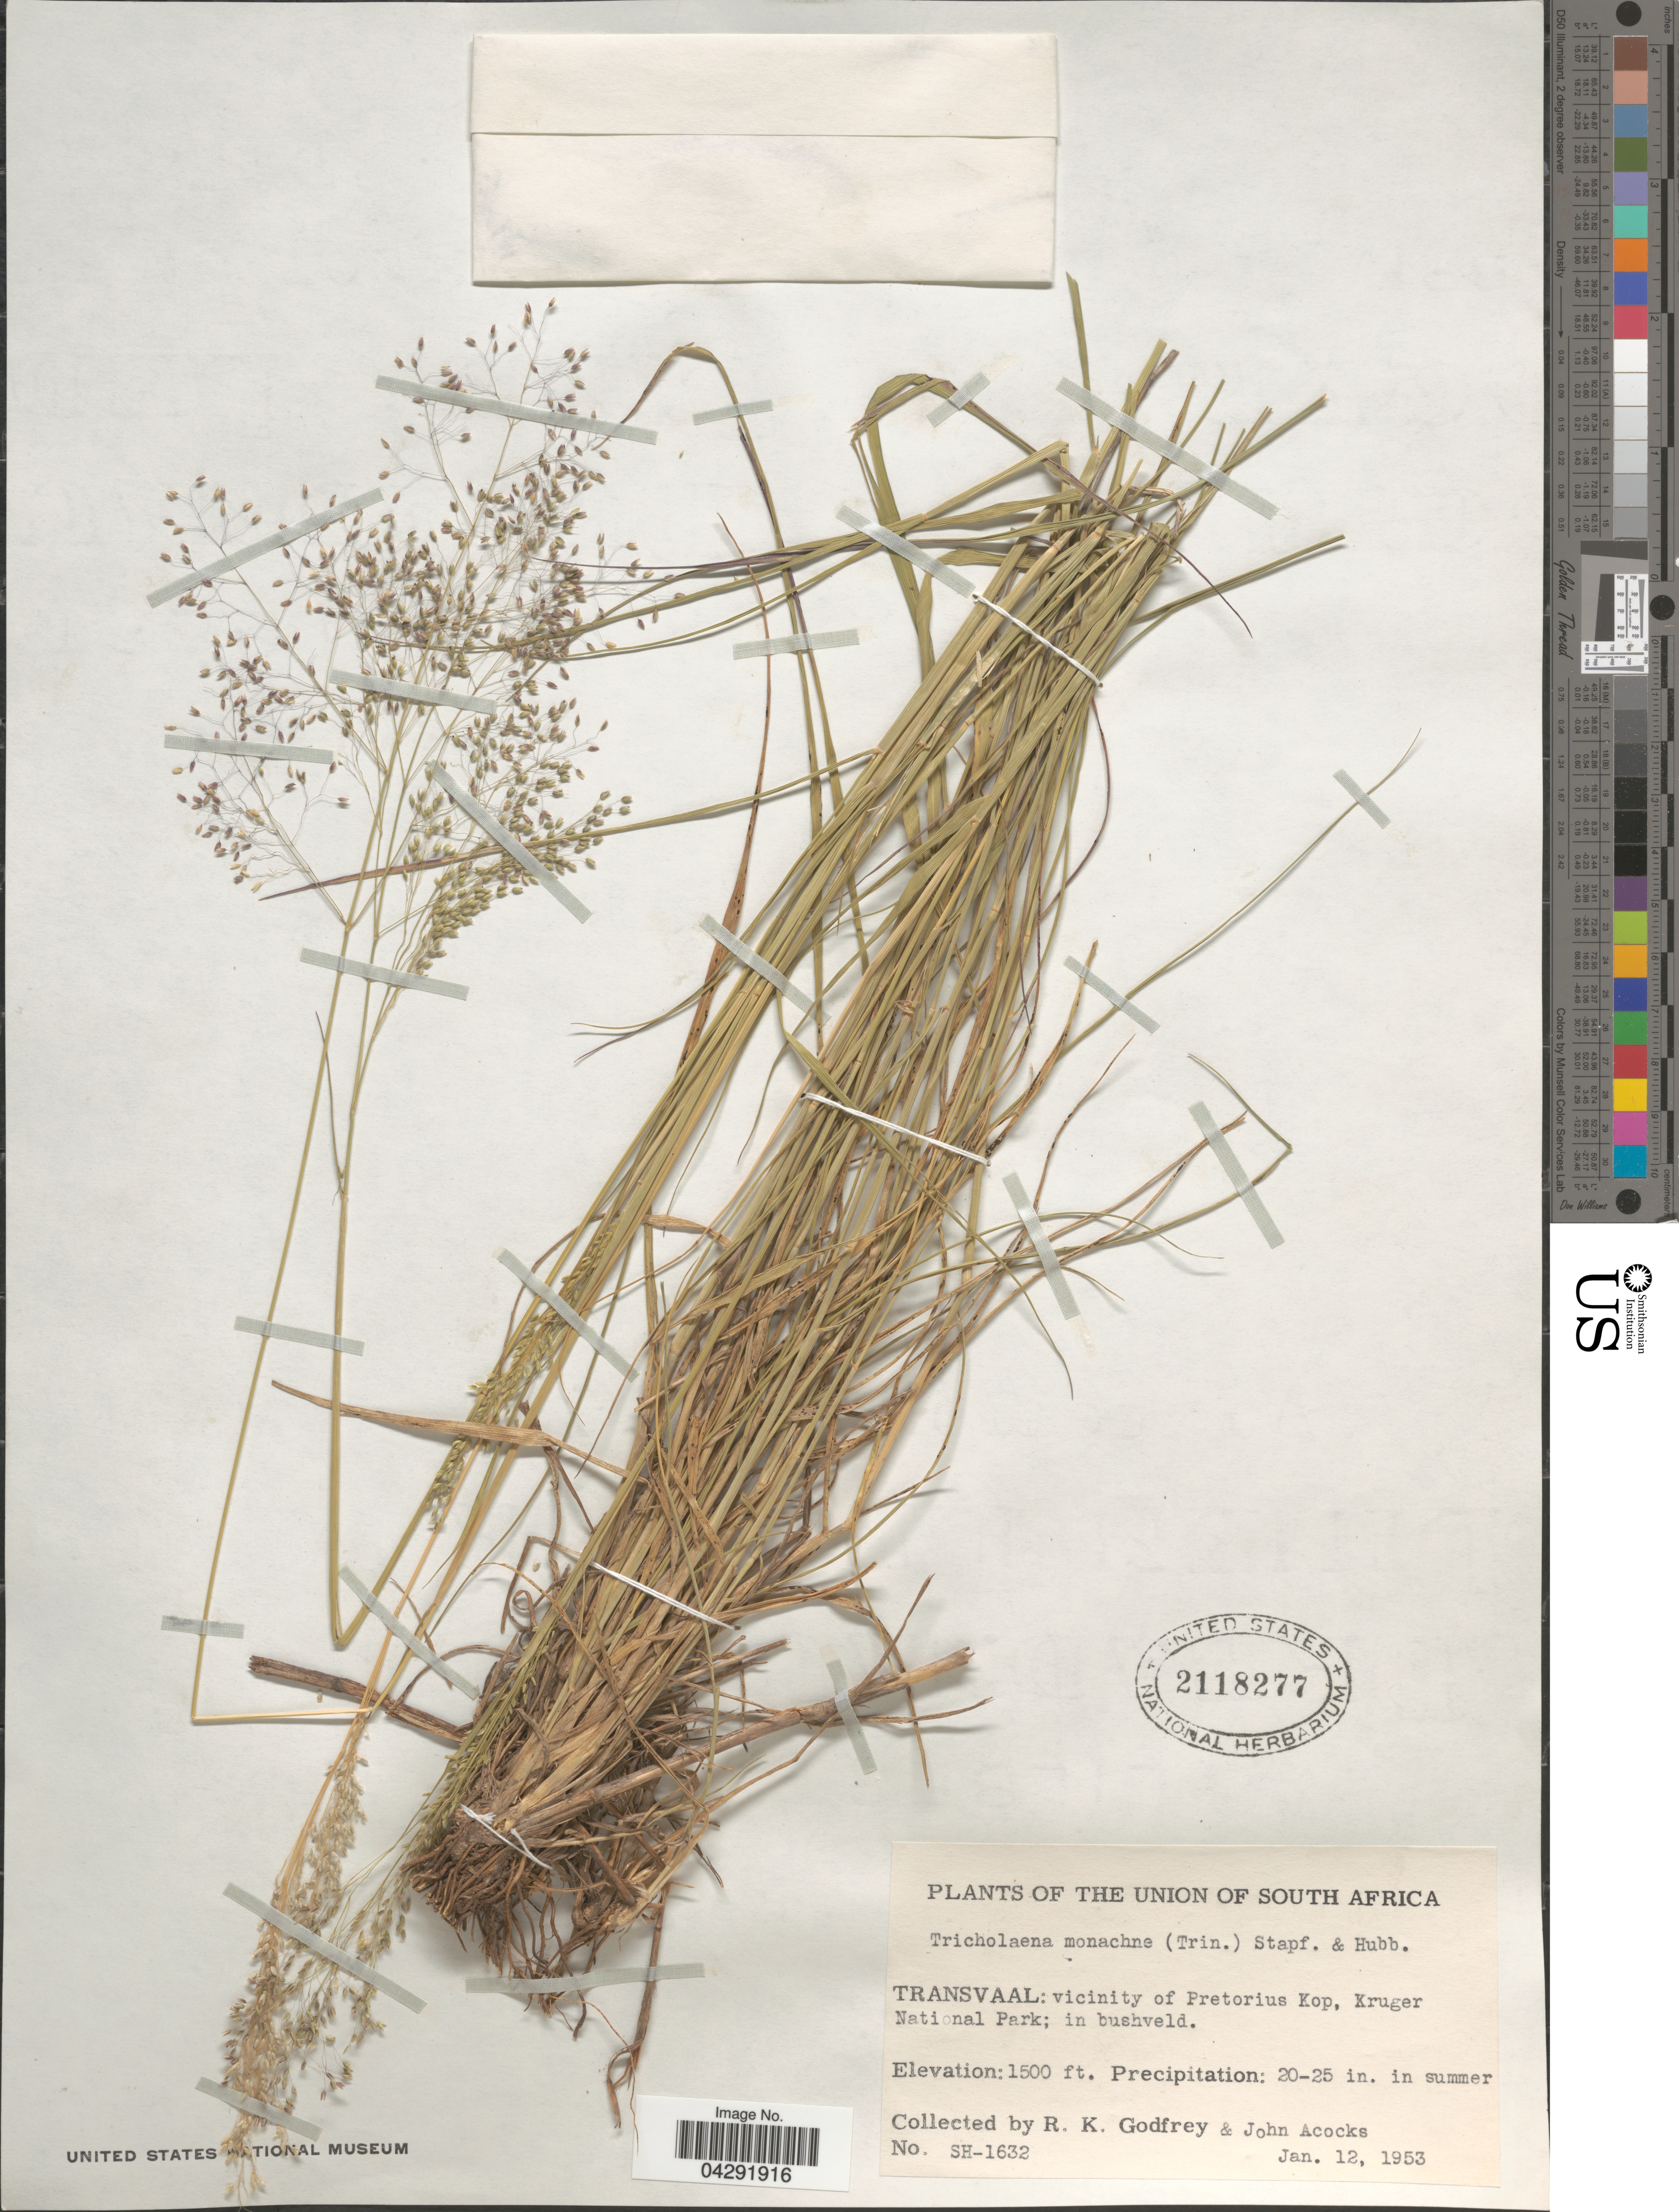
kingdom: Plantae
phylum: Tracheophyta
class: Liliopsida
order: Poales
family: Poaceae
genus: Tricholaena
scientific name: Tricholaena monachne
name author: (Trin.) Stapf & C.E. Hubb.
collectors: R. K. Godfrey & J. P. Acocks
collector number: SH-1632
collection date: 1953-01-12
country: South Africa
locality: The Union of South Africa. Transvaal: vicinity of Pretorius Kop, Kruger National Park.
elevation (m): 457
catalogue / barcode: US 2118277